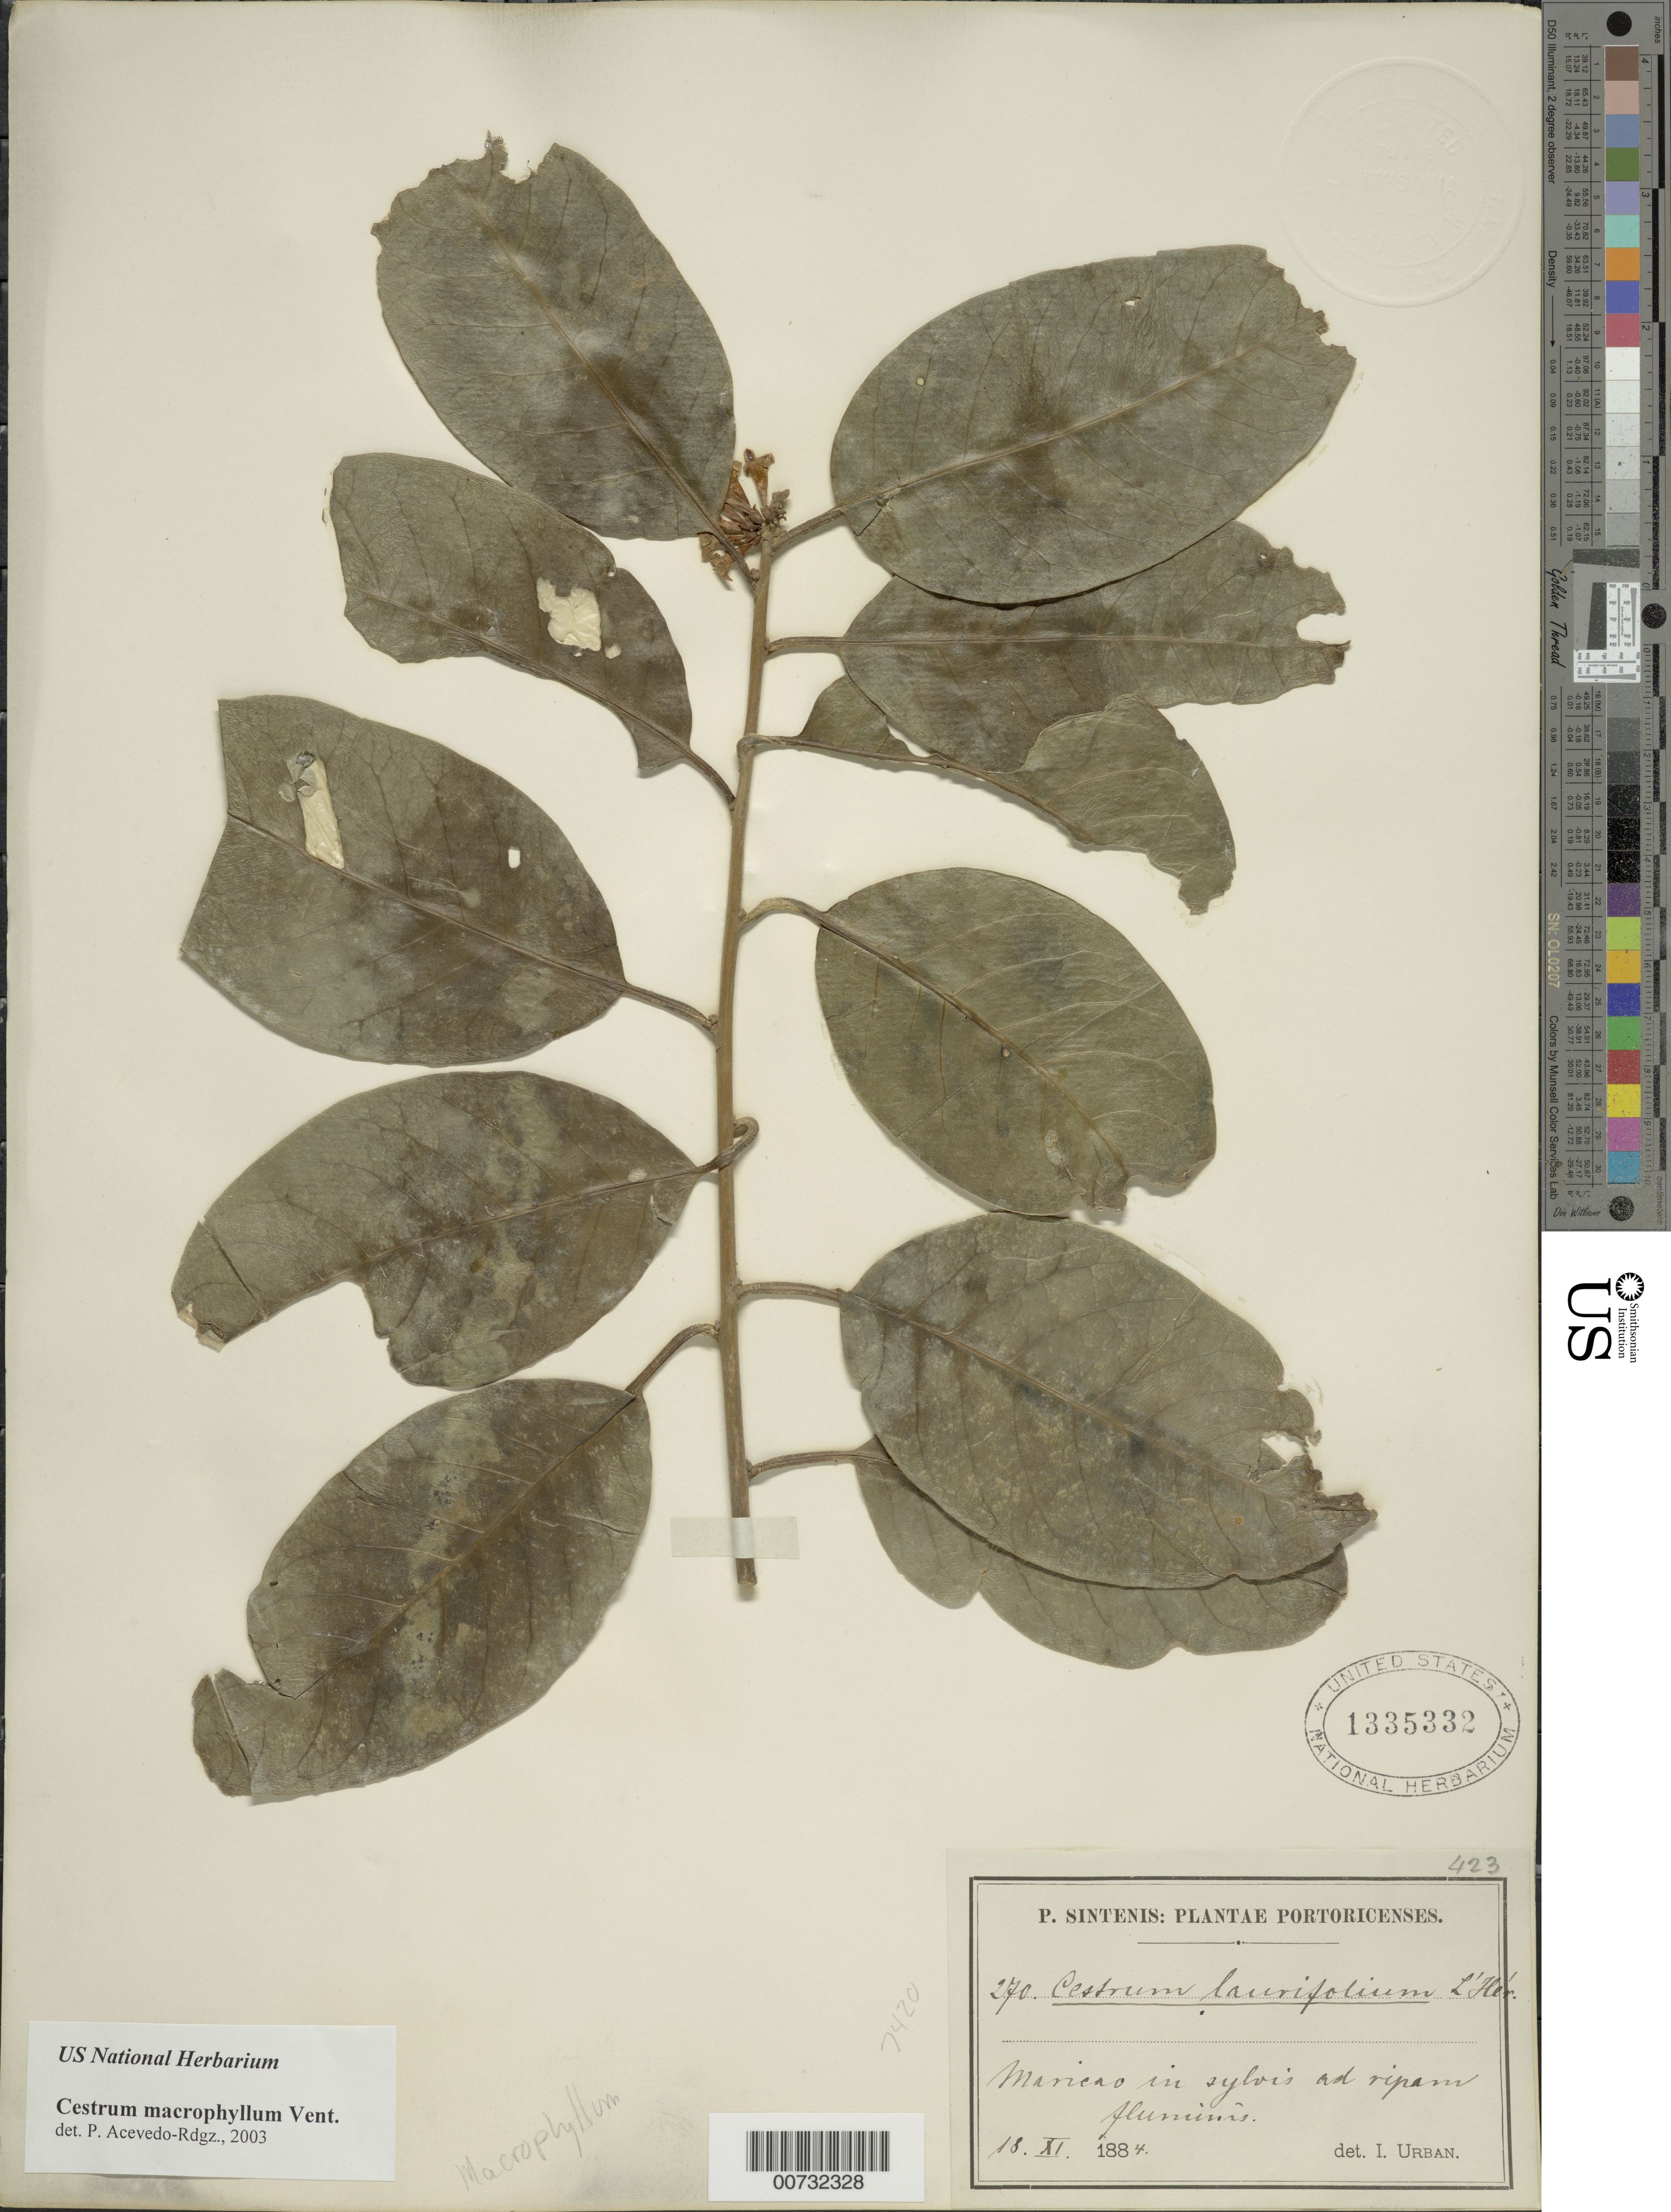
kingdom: Plantae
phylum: Tracheophyta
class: Magnoliopsida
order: Solanales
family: Solanaceae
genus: Cestrum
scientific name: Cestrum macrophyllum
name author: Vent.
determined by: Acevedo-Rodríguez, P., (BOT), Smithsonian Institution - National Museum of Natural History (UNITED STATES)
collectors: P. Sintenis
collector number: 270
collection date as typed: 18 Nov 1884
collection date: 1884-11-18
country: Puerto Rico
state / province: Maricao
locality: Maricao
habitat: In sylvis ad ripam fluminis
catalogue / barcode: US 1335332